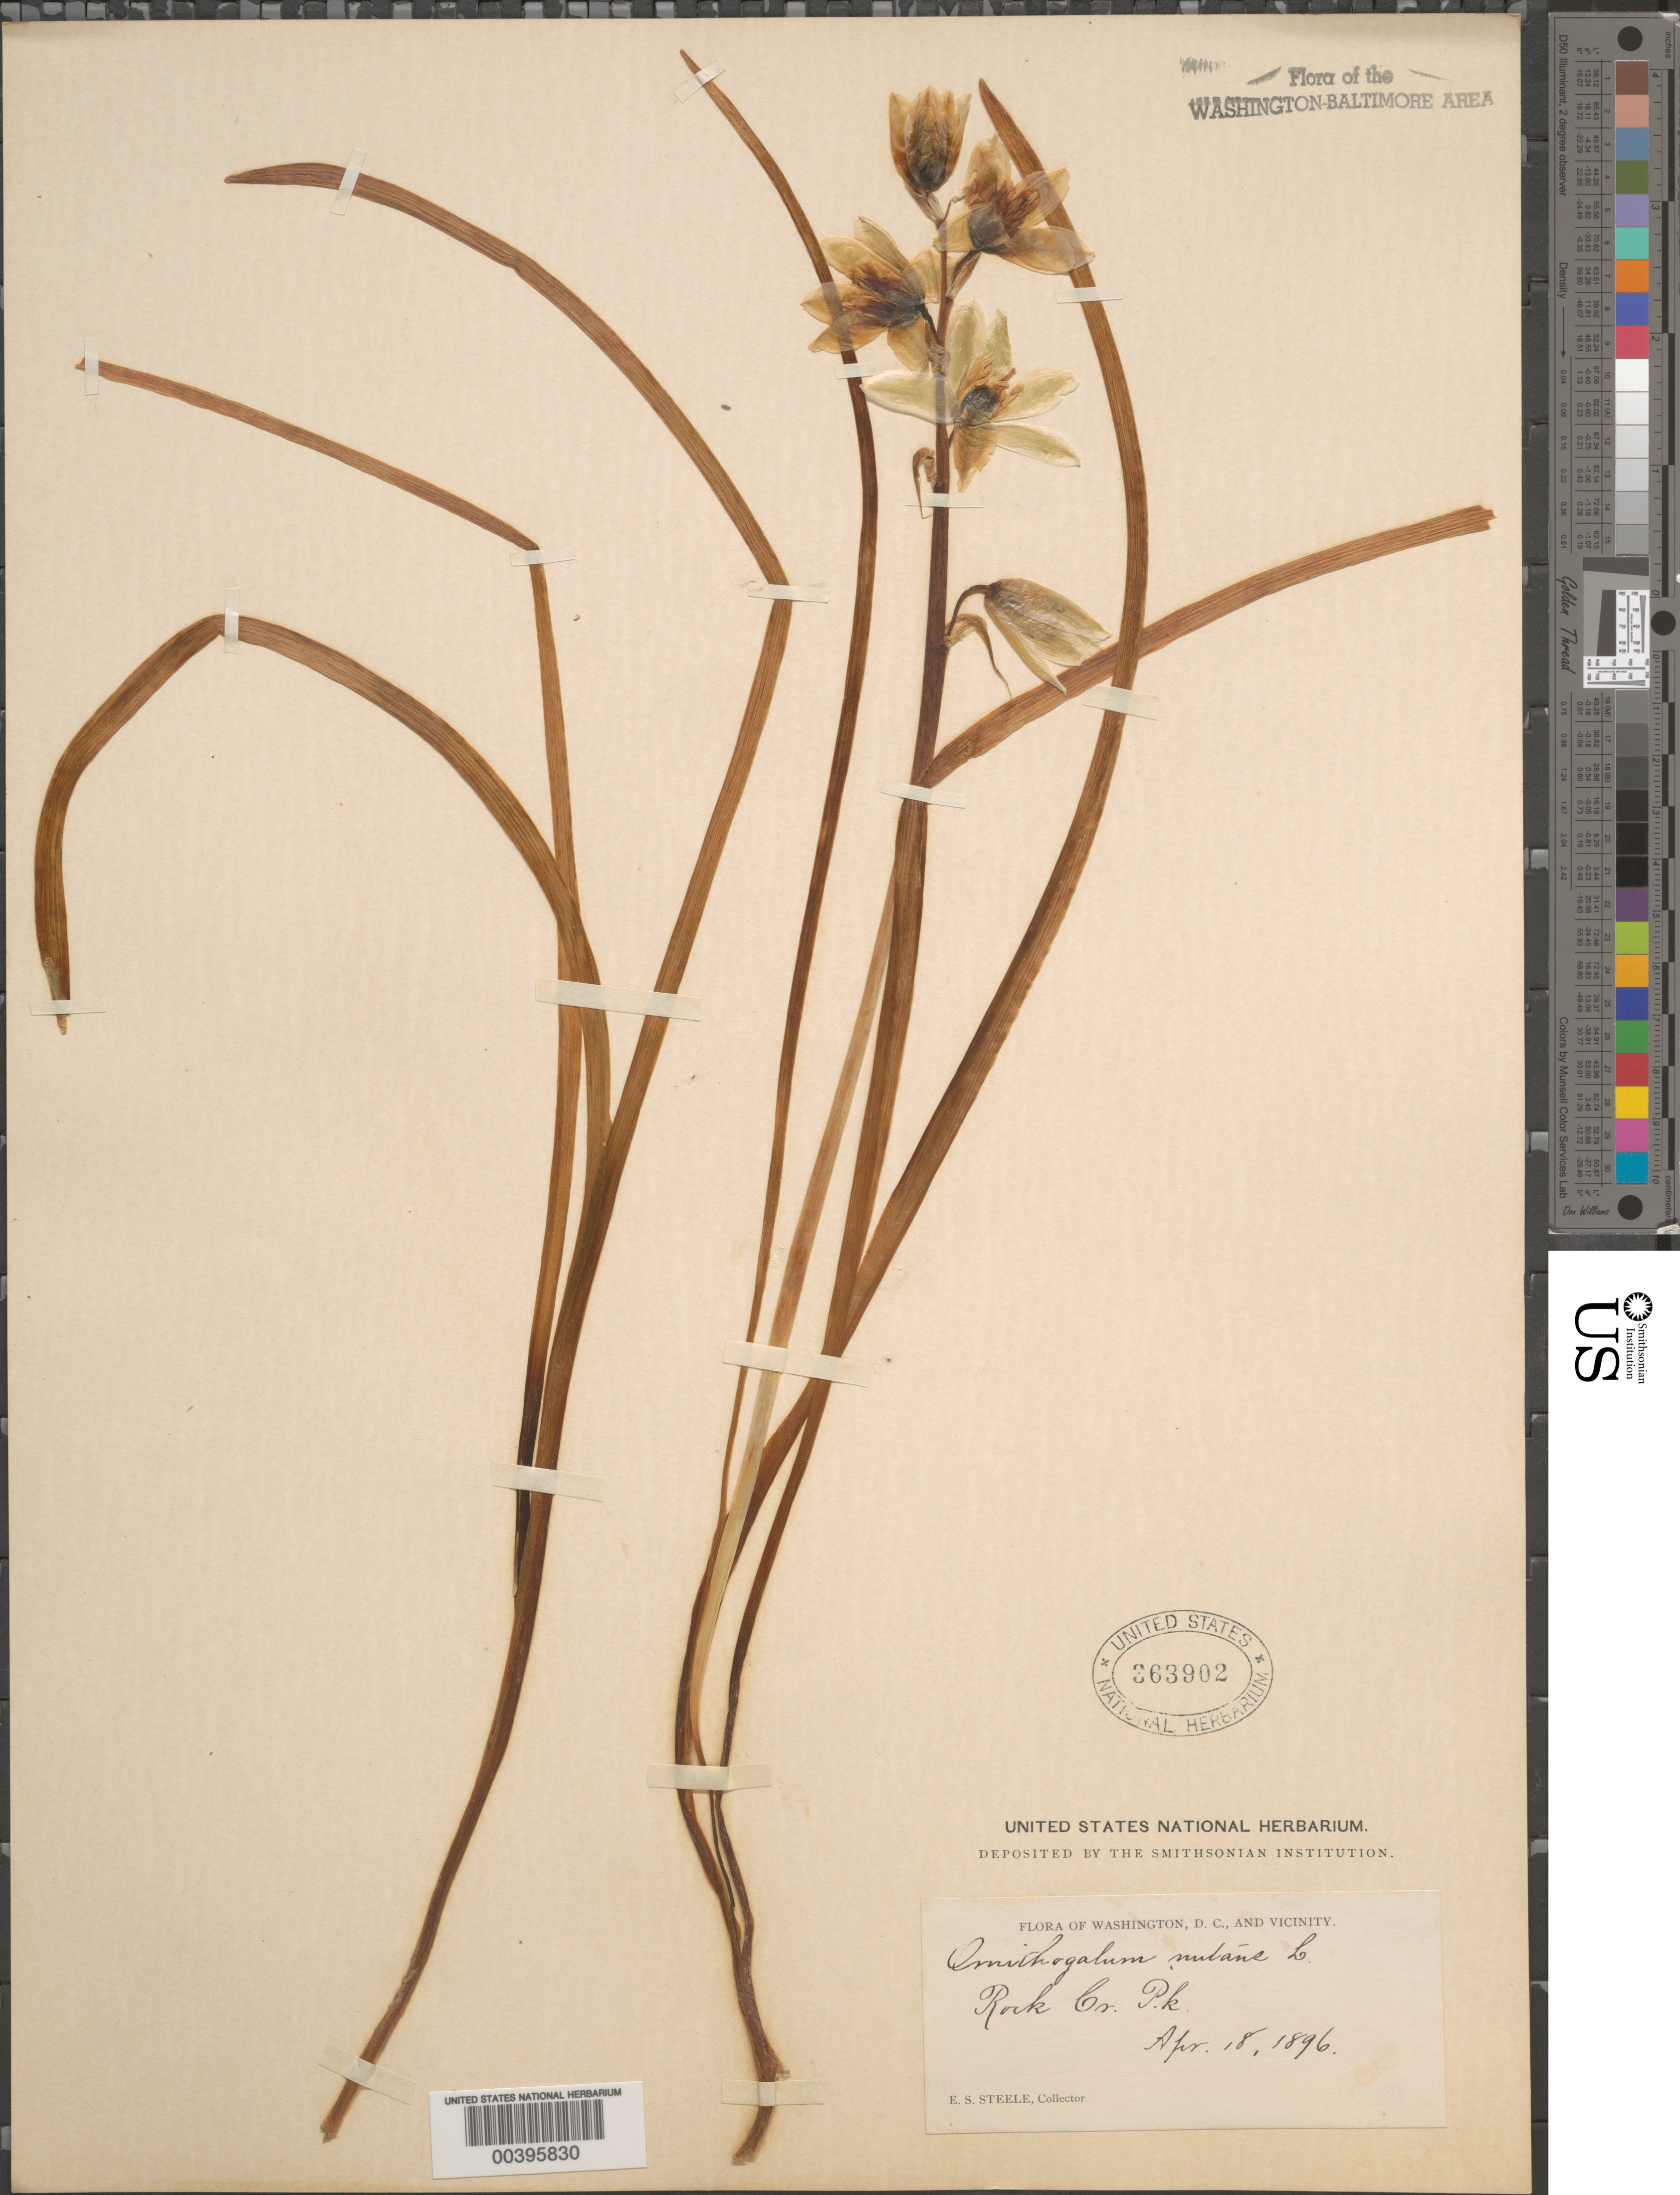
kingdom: Plantae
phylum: Tracheophyta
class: Liliopsida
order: Asparagales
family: Asparagaceae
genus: Ornithogalum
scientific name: Ornithogalum nutans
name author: L.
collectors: E. Steele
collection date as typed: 18 Apr 1896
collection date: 1896-04-18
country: United States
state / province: District of Columbia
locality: Rock Creek Park Rock Creek Park and vicinity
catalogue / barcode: US 363902